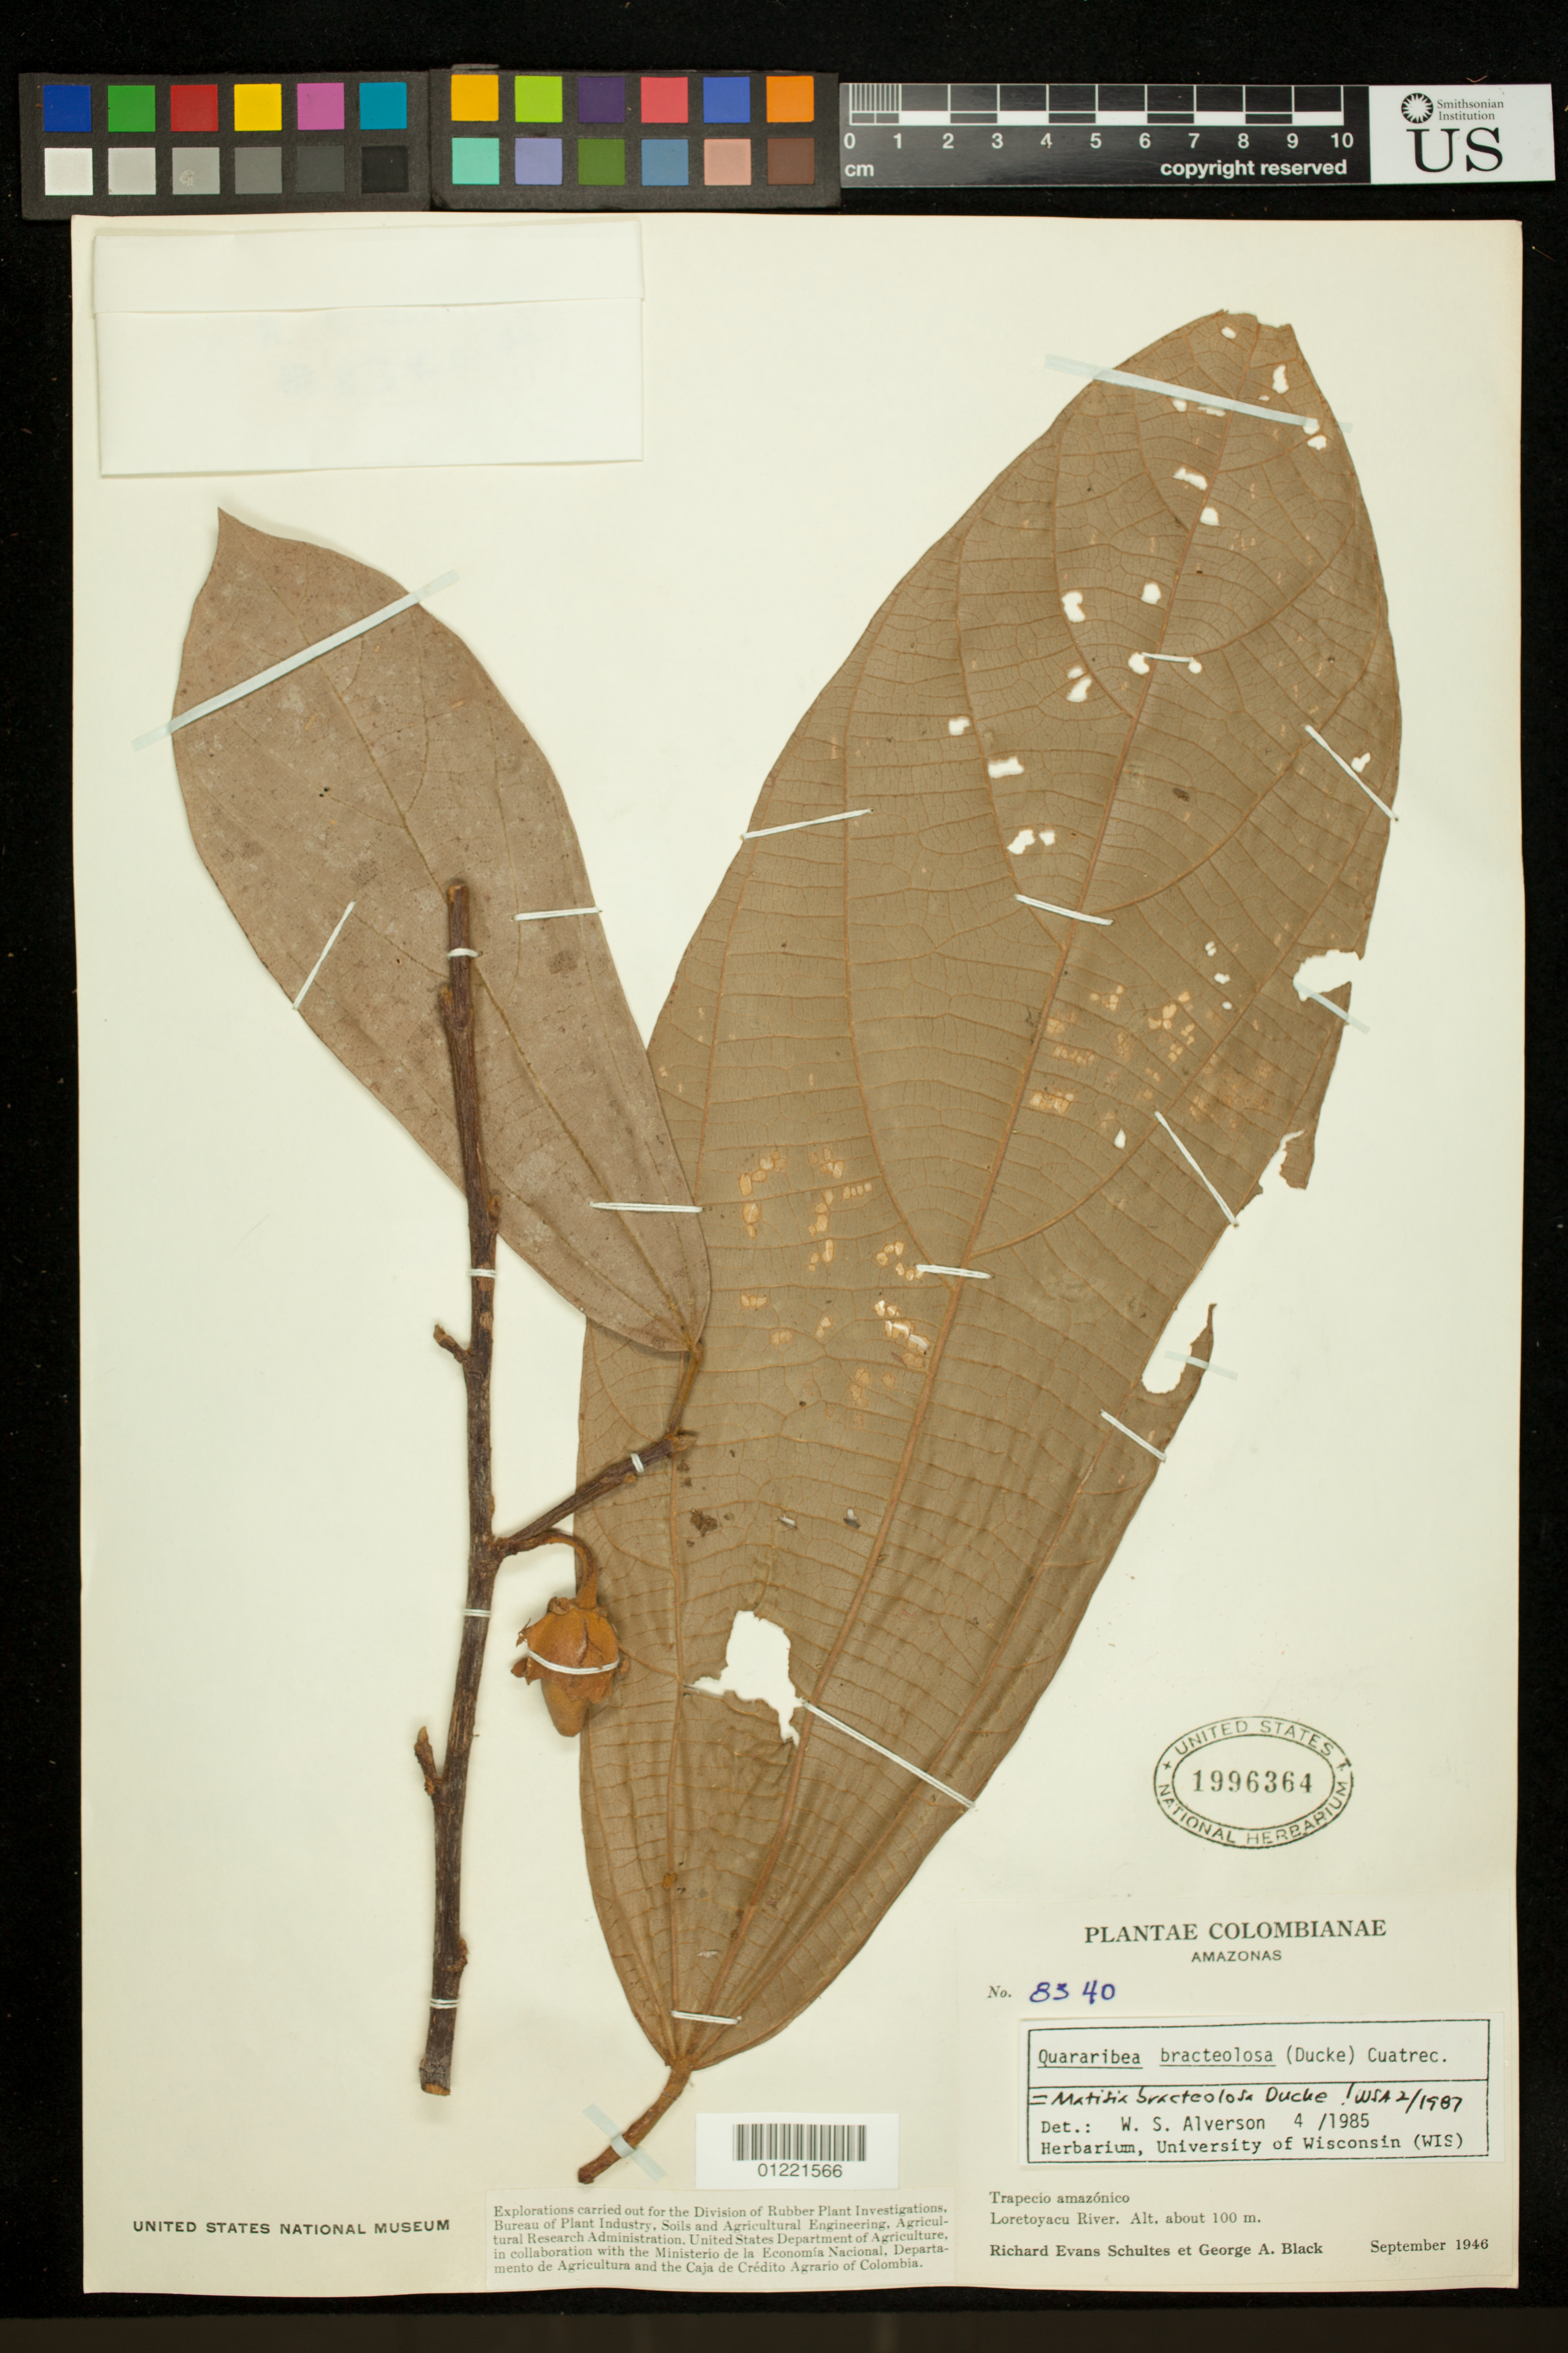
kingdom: Plantae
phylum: Tracheophyta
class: Magnoliopsida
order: Malvales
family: Malvaceae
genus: Matisia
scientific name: Matisia bracteolosa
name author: Ducke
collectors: R. E. Schultes & G. A. Black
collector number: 8340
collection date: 1946-09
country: Colombia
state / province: Amazônas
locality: Trapecio amazonico. Loretoyacu River.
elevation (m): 100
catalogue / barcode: US 1996364